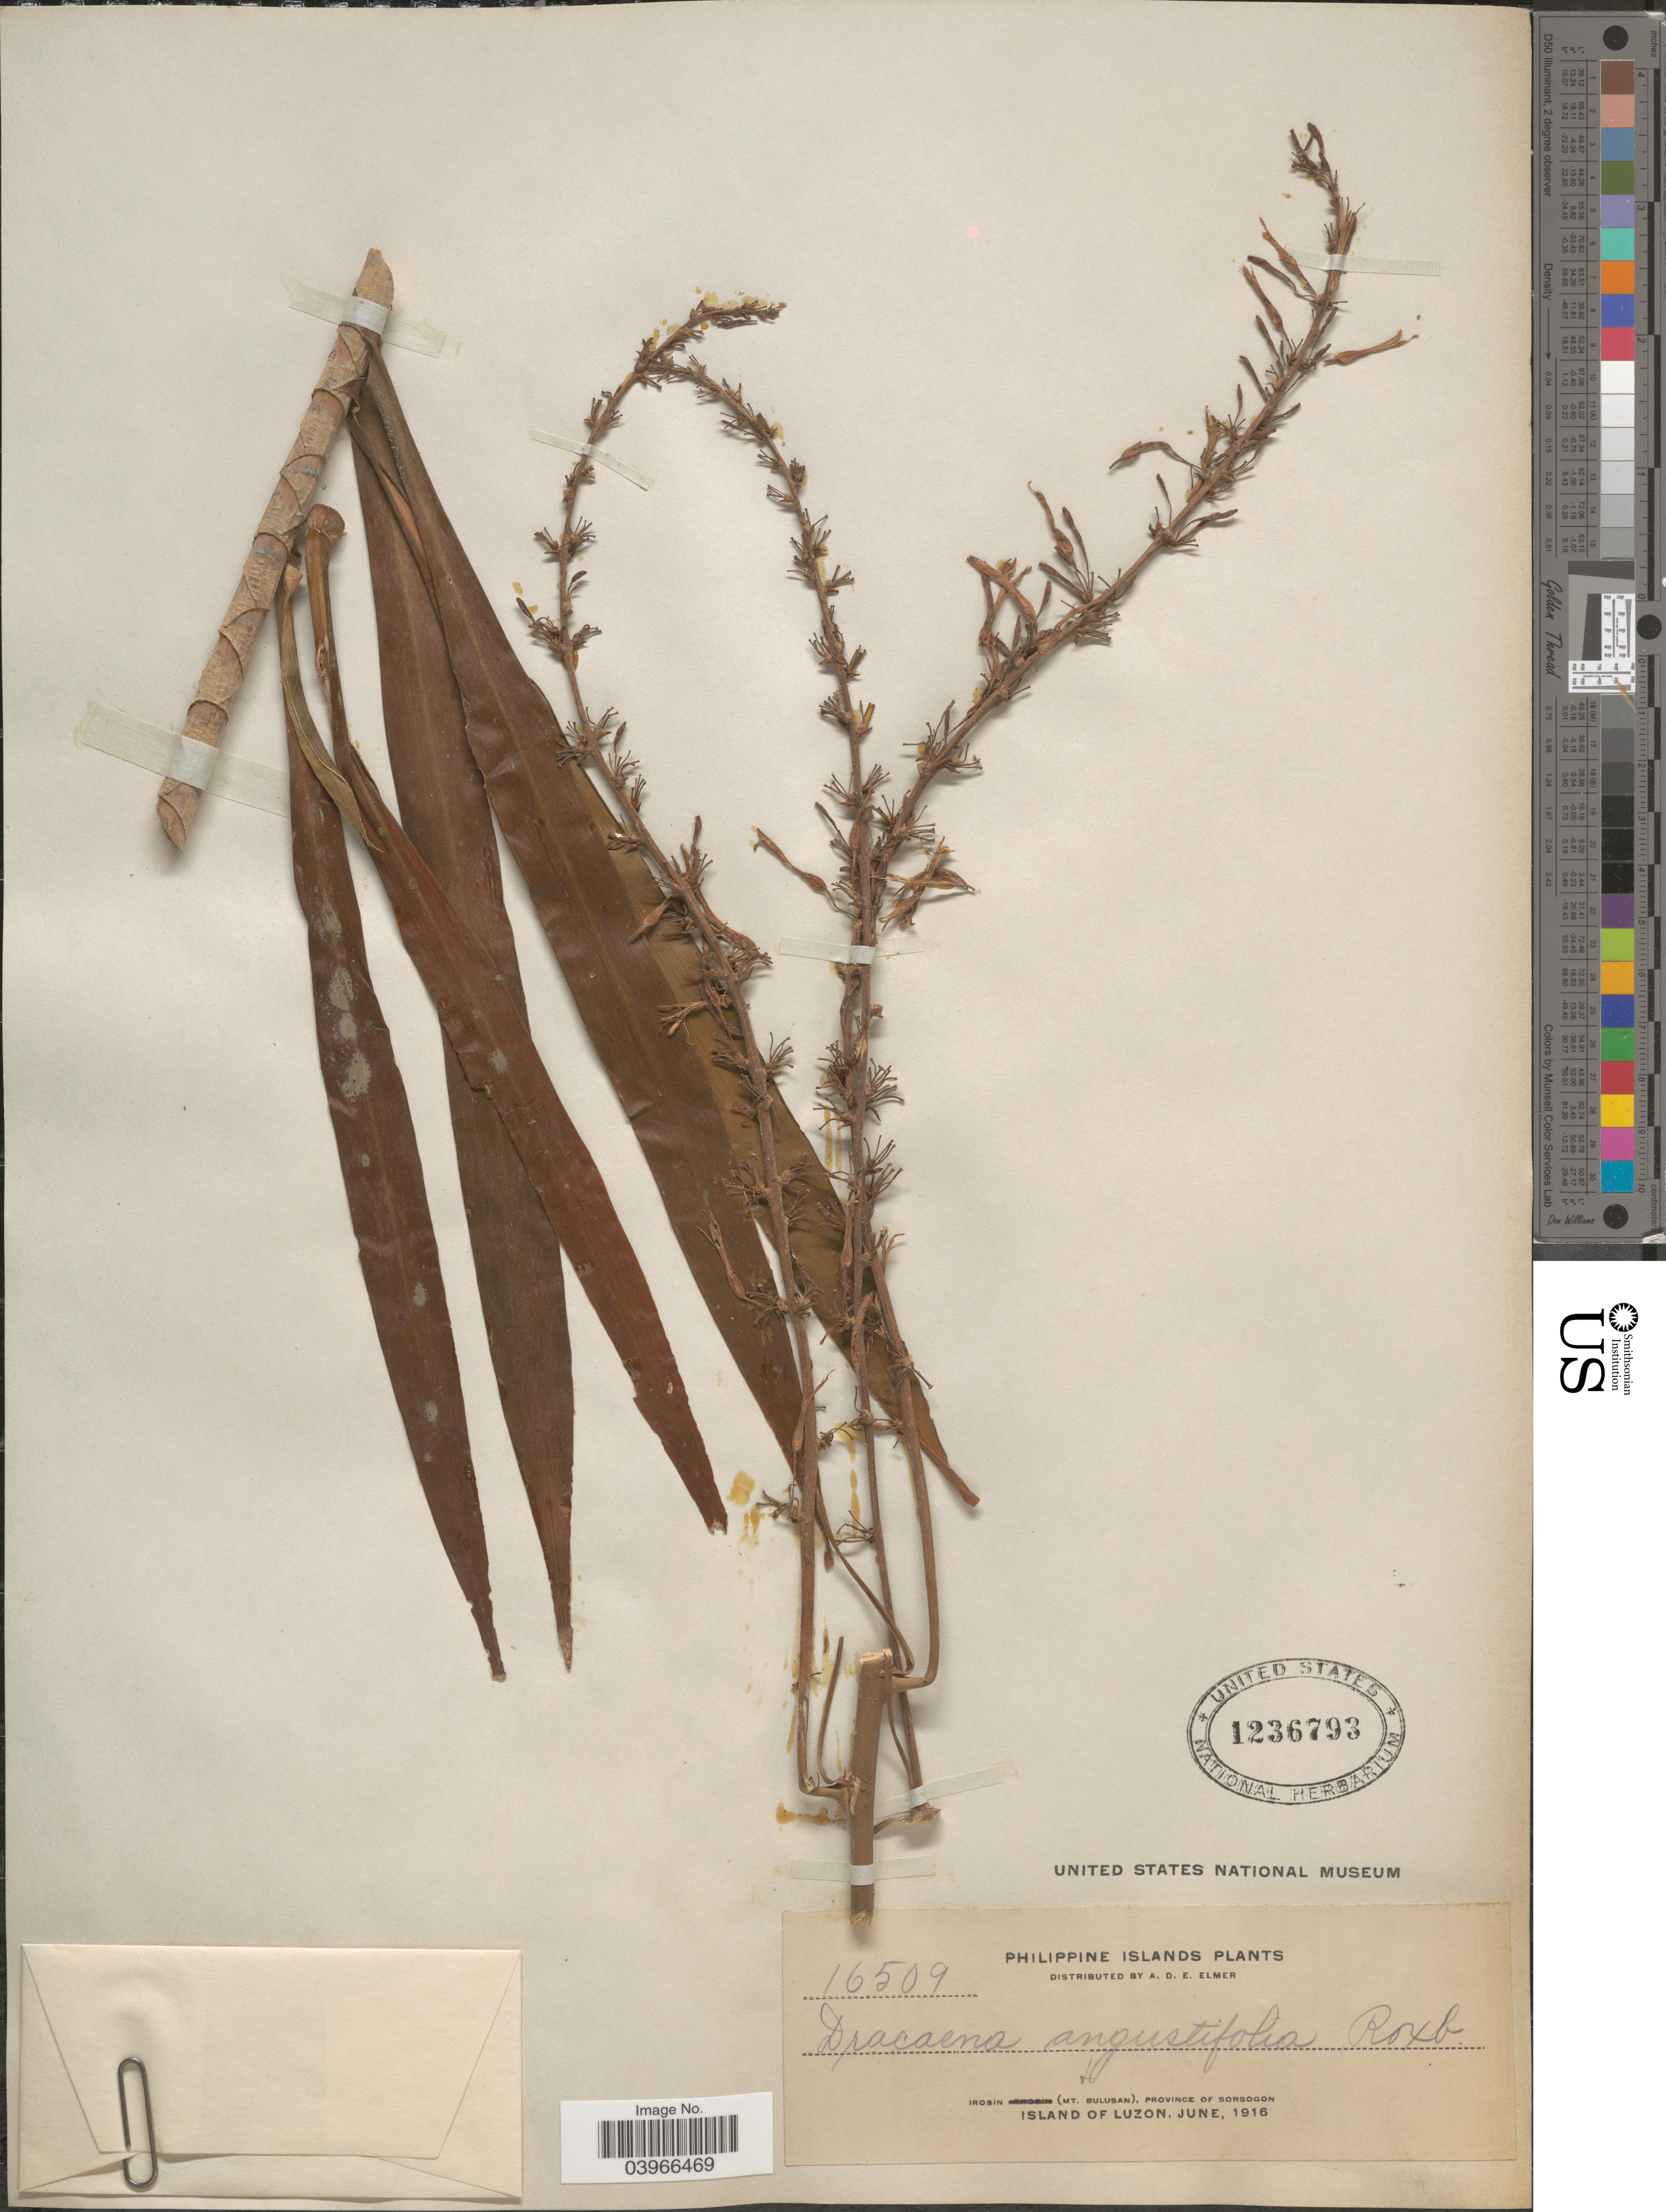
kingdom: Plantae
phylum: Tracheophyta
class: Liliopsida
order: Asparagales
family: Asparagaceae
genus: Dracaena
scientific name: Dracaena angustifolia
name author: (Medik.) Roxb.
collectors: A. D. E. Elmer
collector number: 16509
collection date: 1916-06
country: Philippines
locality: Irosin (Mt. Bulusan), Province of Sorsogon. Island of Luzon.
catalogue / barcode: US 1236793